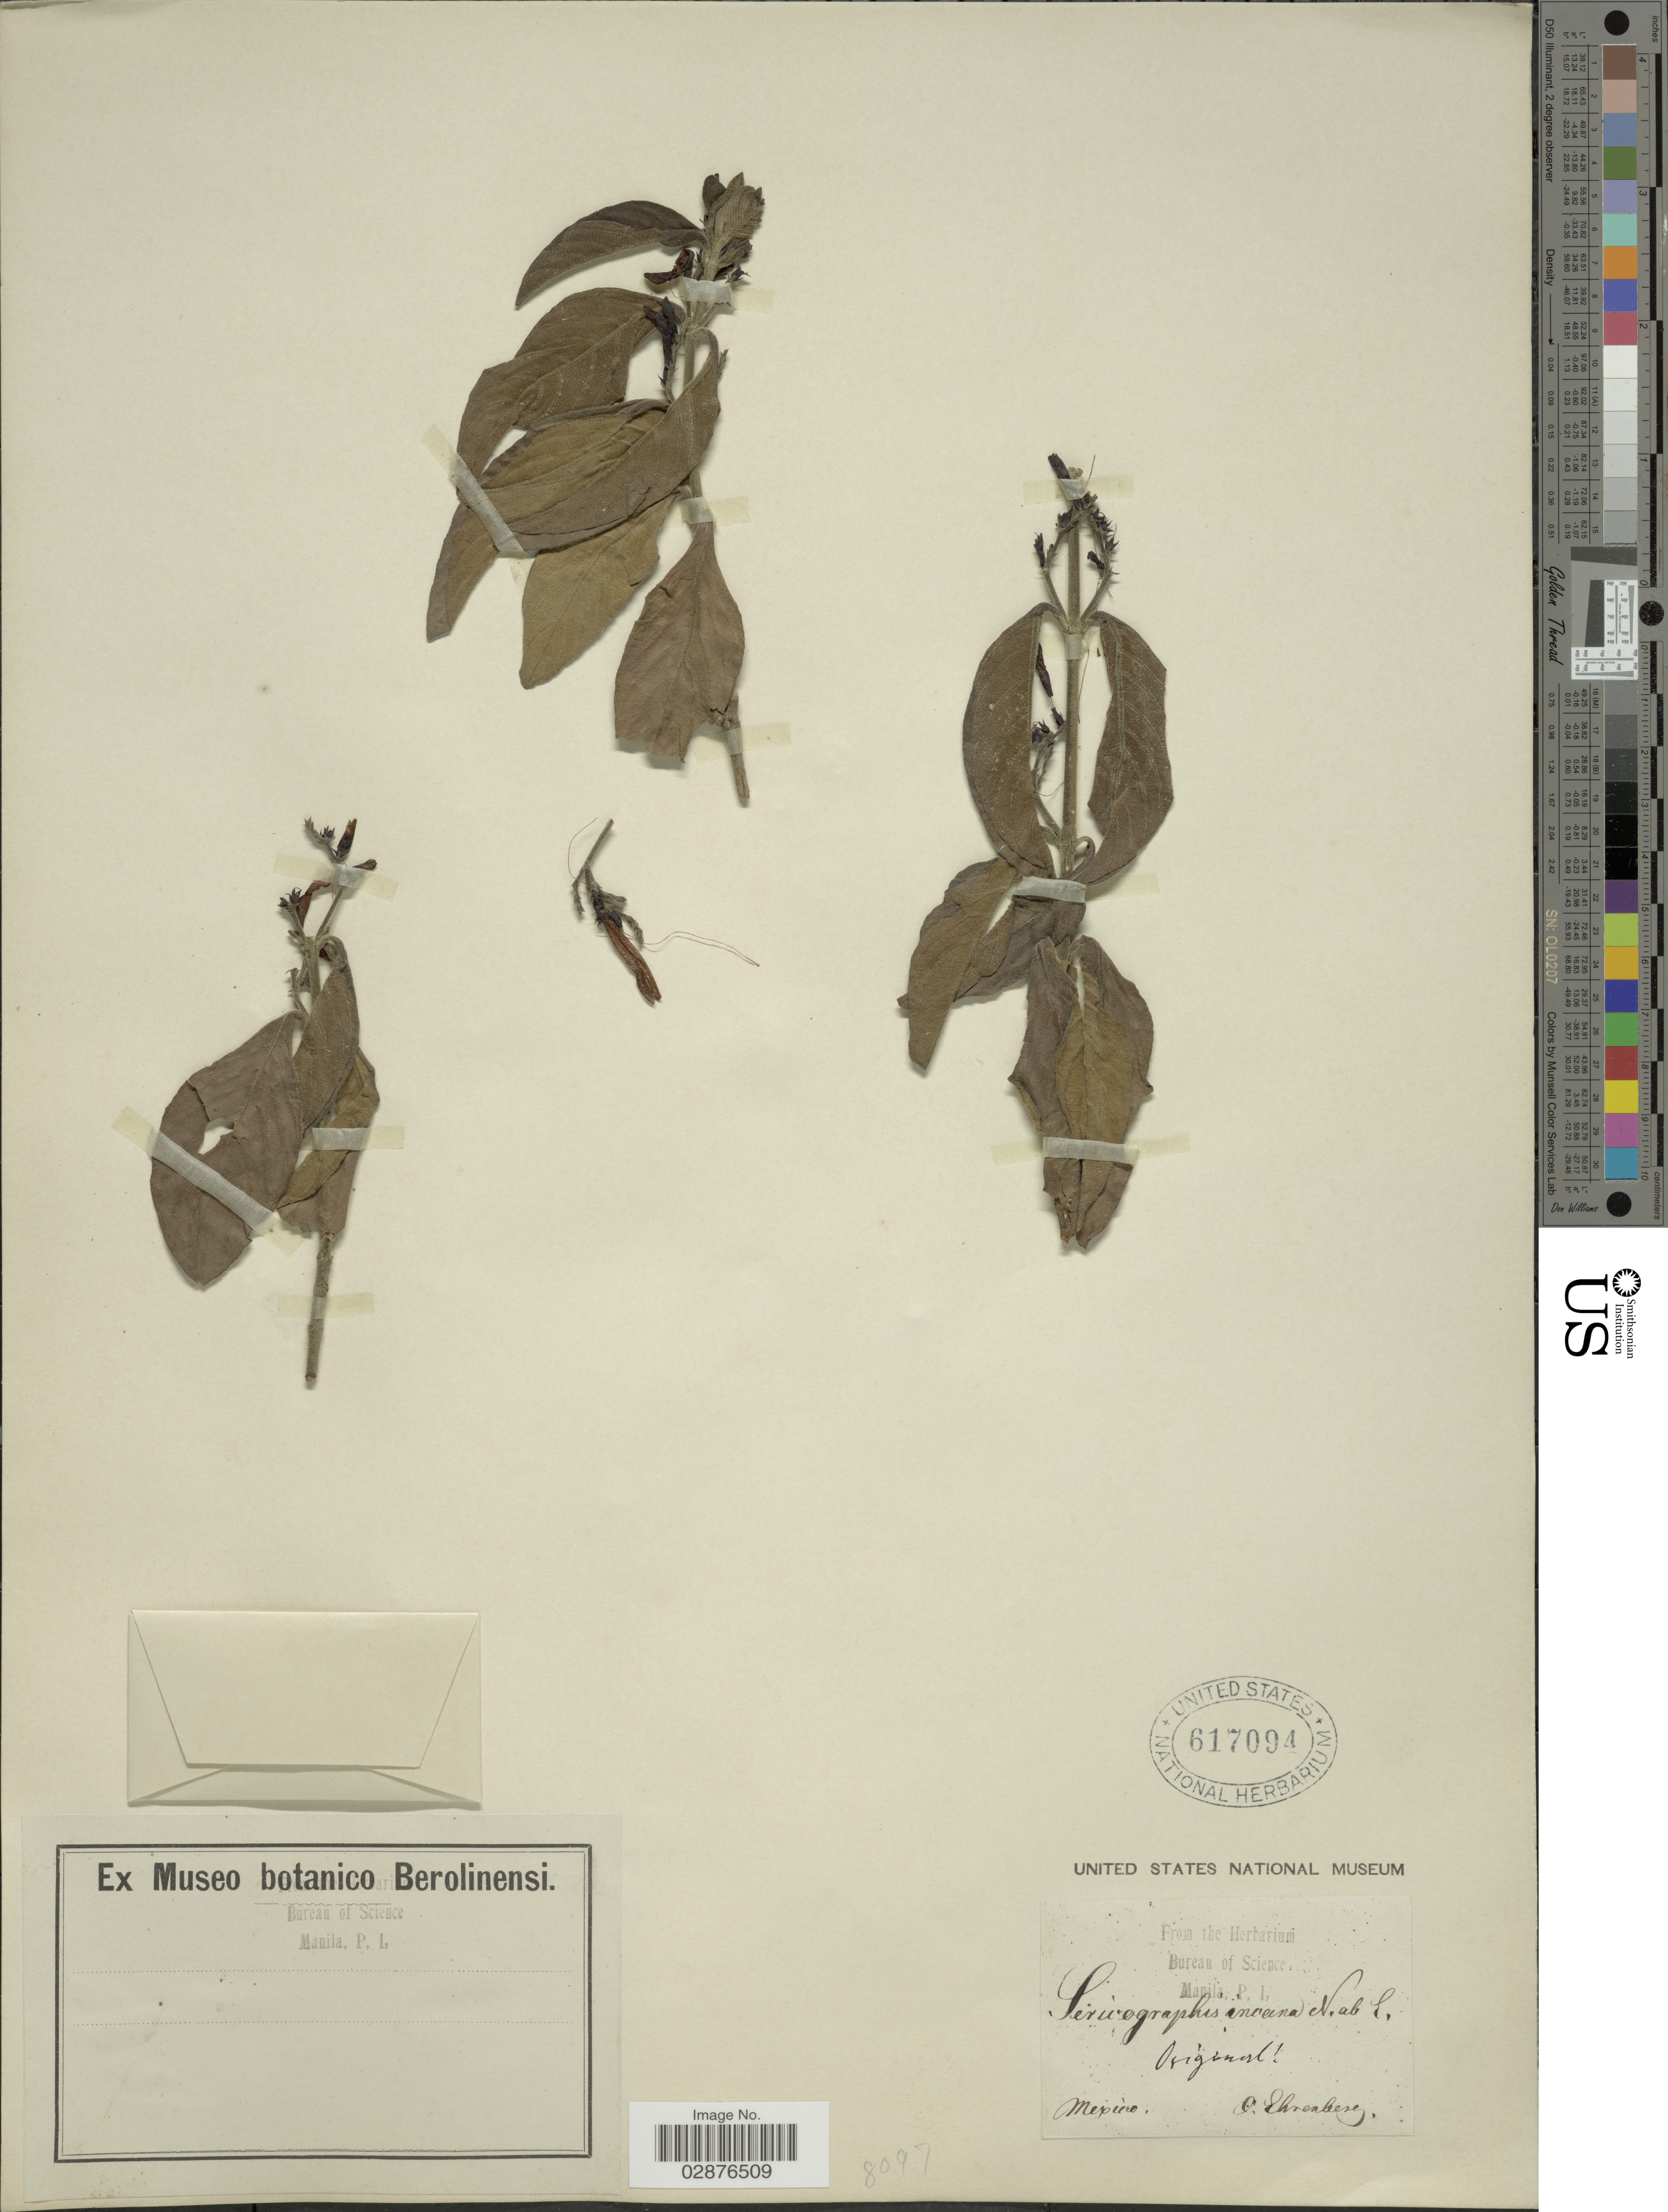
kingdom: Plantae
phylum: Tracheophyta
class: Magnoliopsida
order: Lamiales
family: Acanthaceae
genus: Justicia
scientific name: Justicia leonardii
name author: Wassh.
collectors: C. G. Ehrenberg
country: Mexico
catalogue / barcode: US 617094